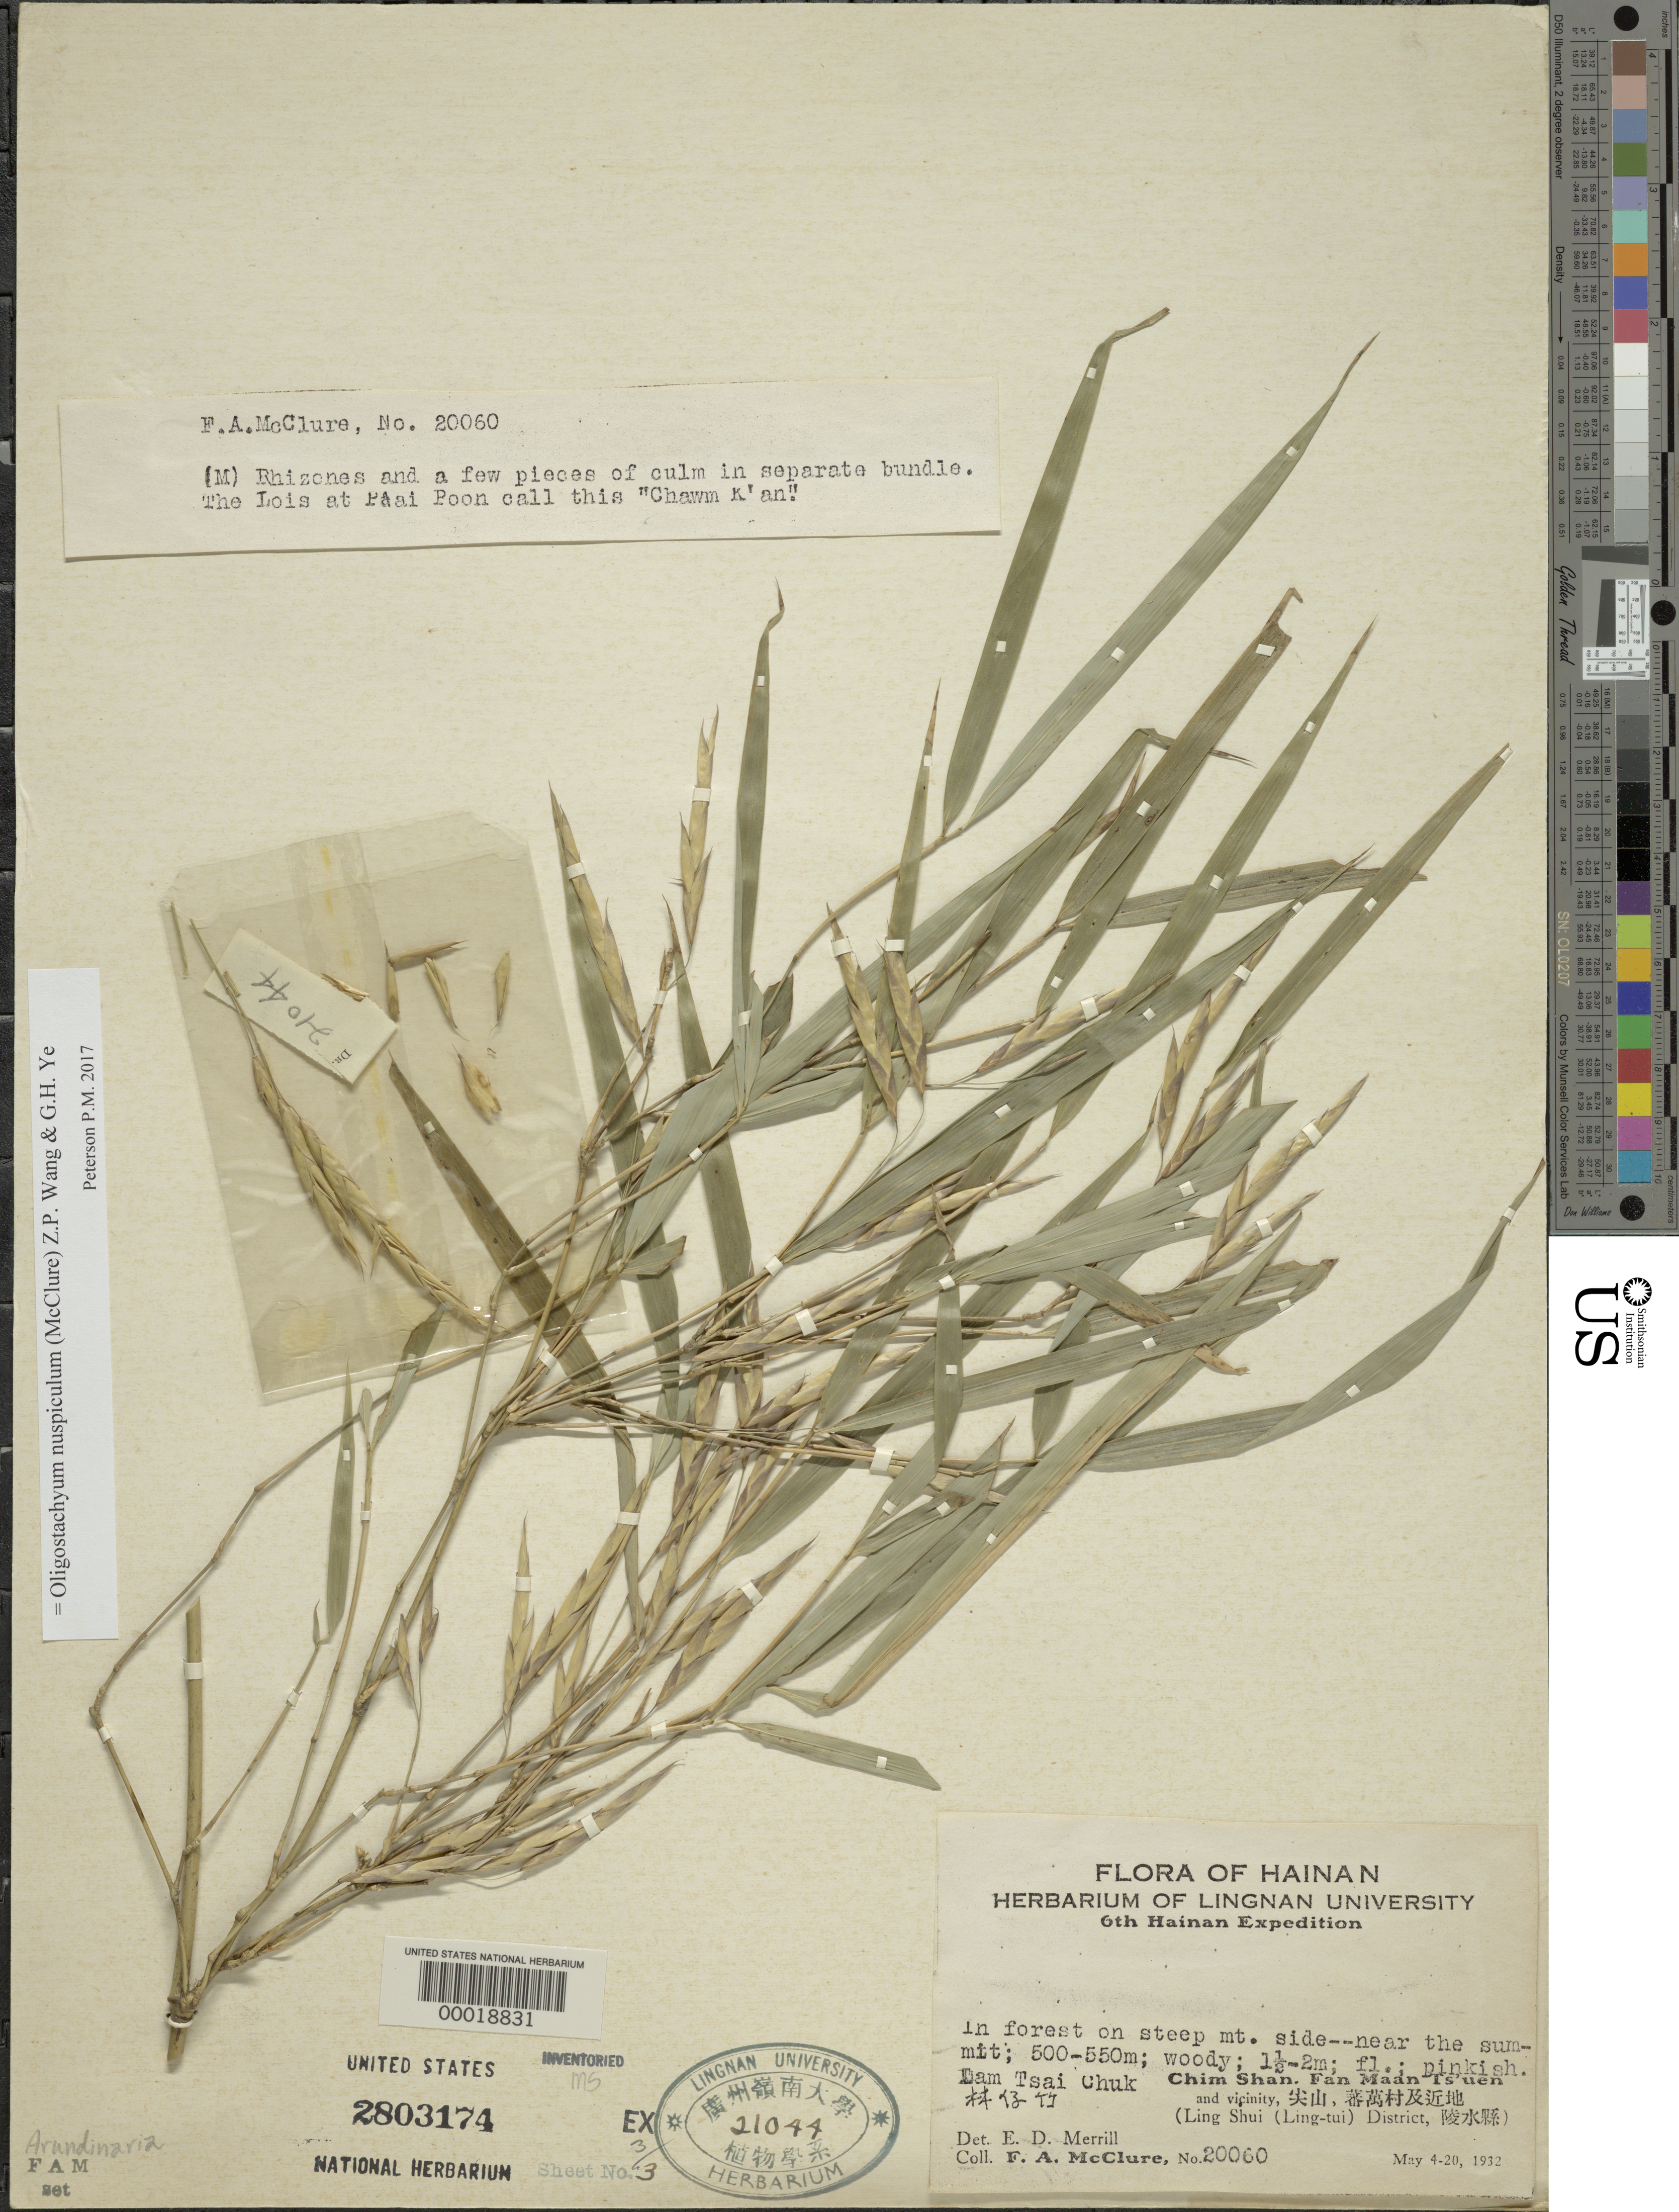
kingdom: Plantae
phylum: Tracheophyta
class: Liliopsida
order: Poales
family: Poaceae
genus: Oligostachyum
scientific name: Oligostachyum nuspiculum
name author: (McClure) Z.P. Wang & G.H. Ye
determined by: Poaceae Reorganization Project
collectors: F. A. McClure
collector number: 20060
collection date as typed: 04 May 1932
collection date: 1932-05-04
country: China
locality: Chim shan, fan maan ts'uen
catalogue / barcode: US 2803174